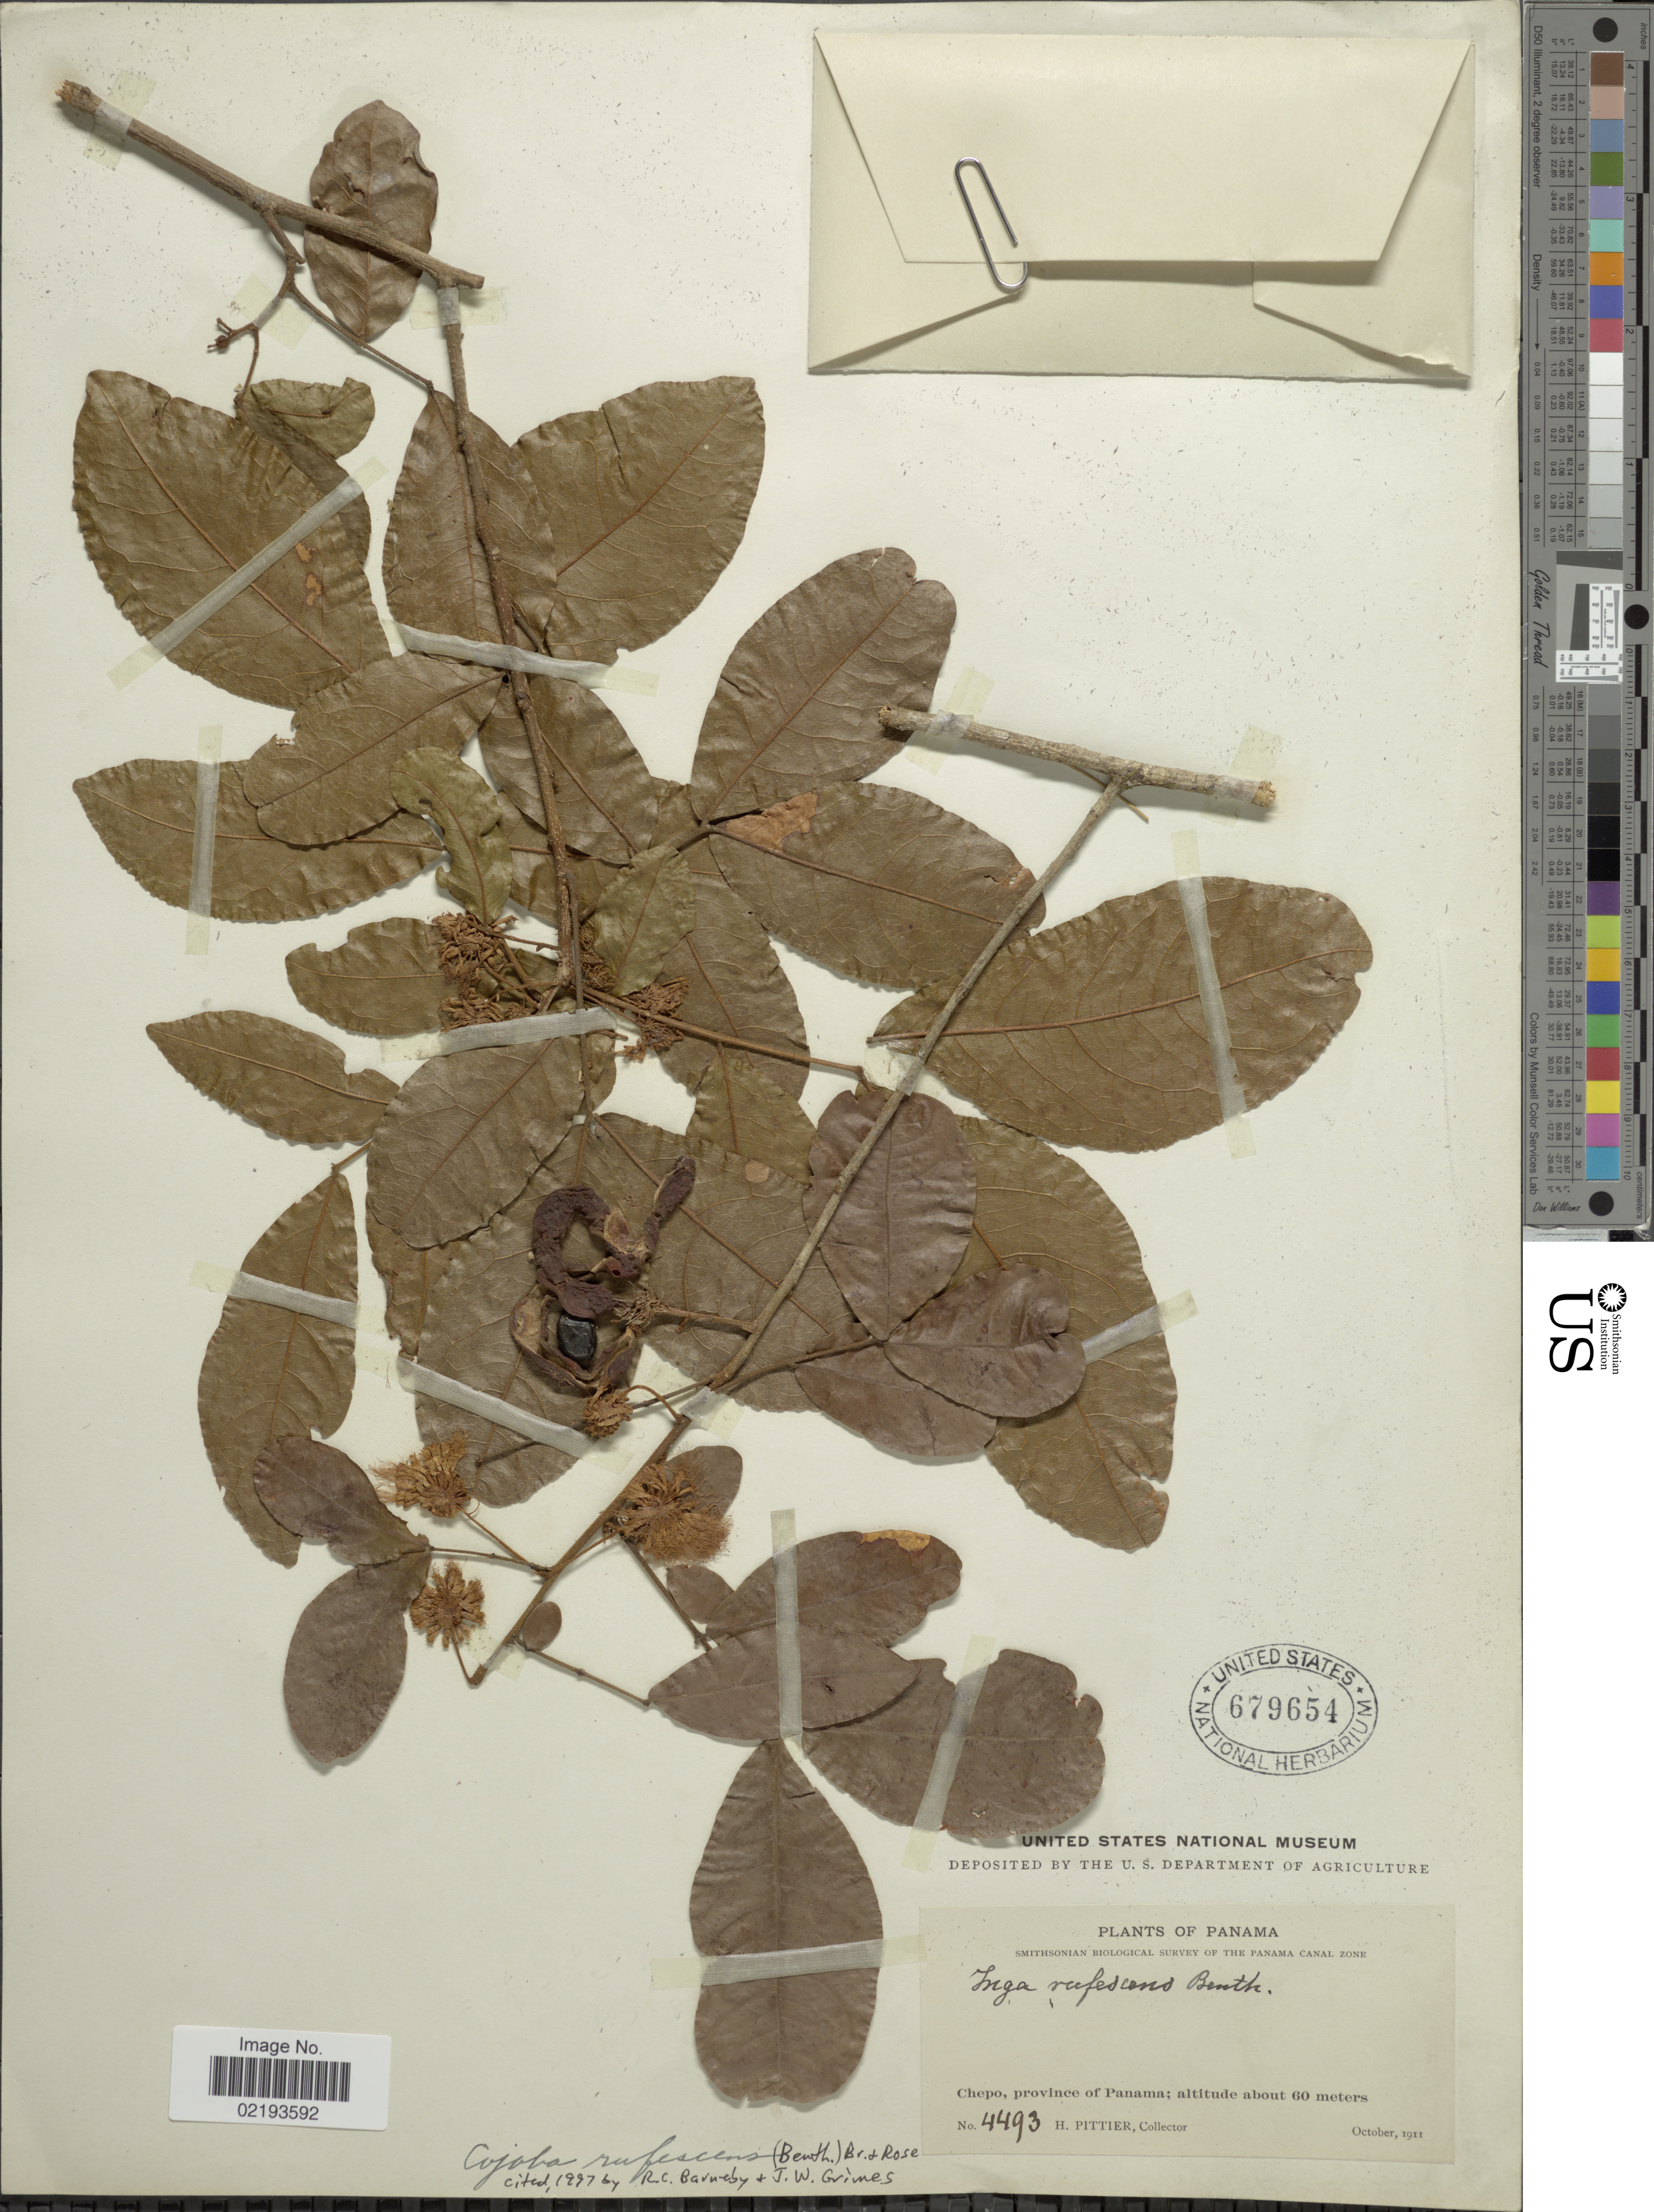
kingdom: Plantae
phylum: Tracheophyta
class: Magnoliopsida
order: Fabales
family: Fabaceae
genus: Cojoba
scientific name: Cojoba rufescens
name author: (Benth.) Britton & Rose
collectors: H. F. Pittier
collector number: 4493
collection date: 1911-10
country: Panama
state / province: Panamá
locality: Chepo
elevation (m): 60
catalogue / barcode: US 679654